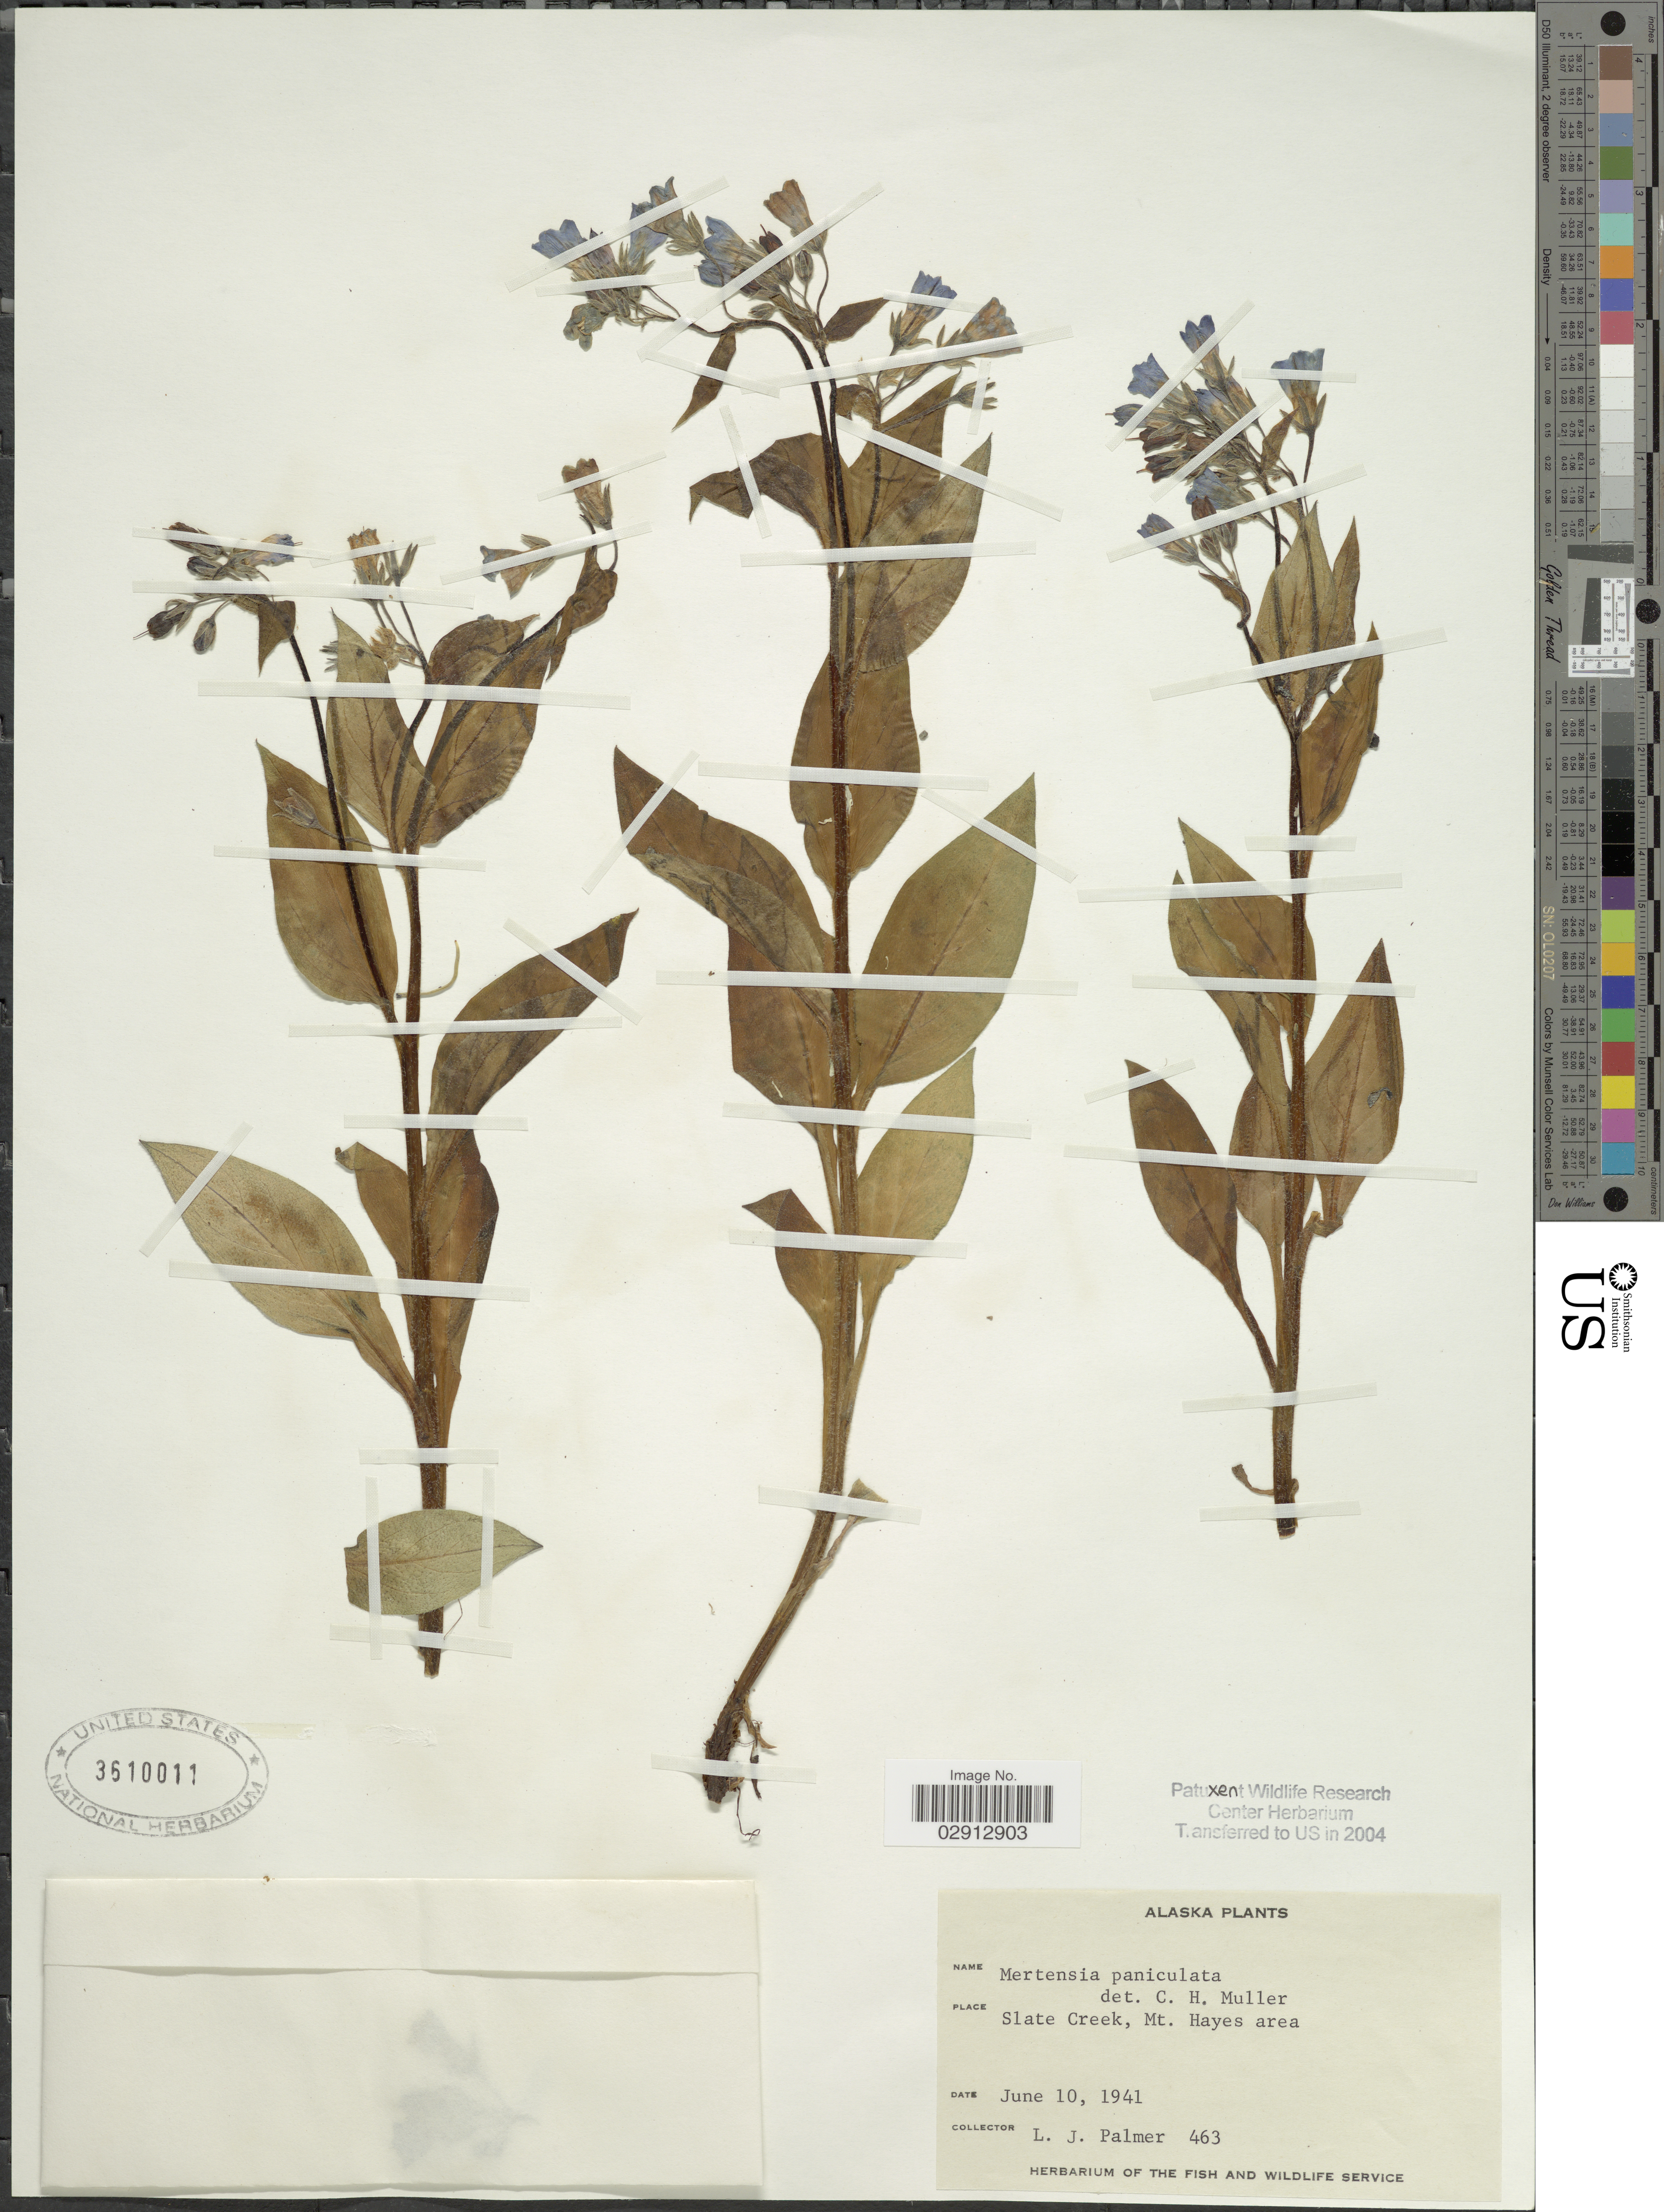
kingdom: Plantae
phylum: Tracheophyta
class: Magnoliopsida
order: Boraginales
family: Boraginaceae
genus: Mertensia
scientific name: Mertensia paniculata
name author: (Aiton) G. Don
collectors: L. J. Palmer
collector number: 463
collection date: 1941-06-10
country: United States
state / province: Alaska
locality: Slate Creek, Mt. Hayes area.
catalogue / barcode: US 3610011